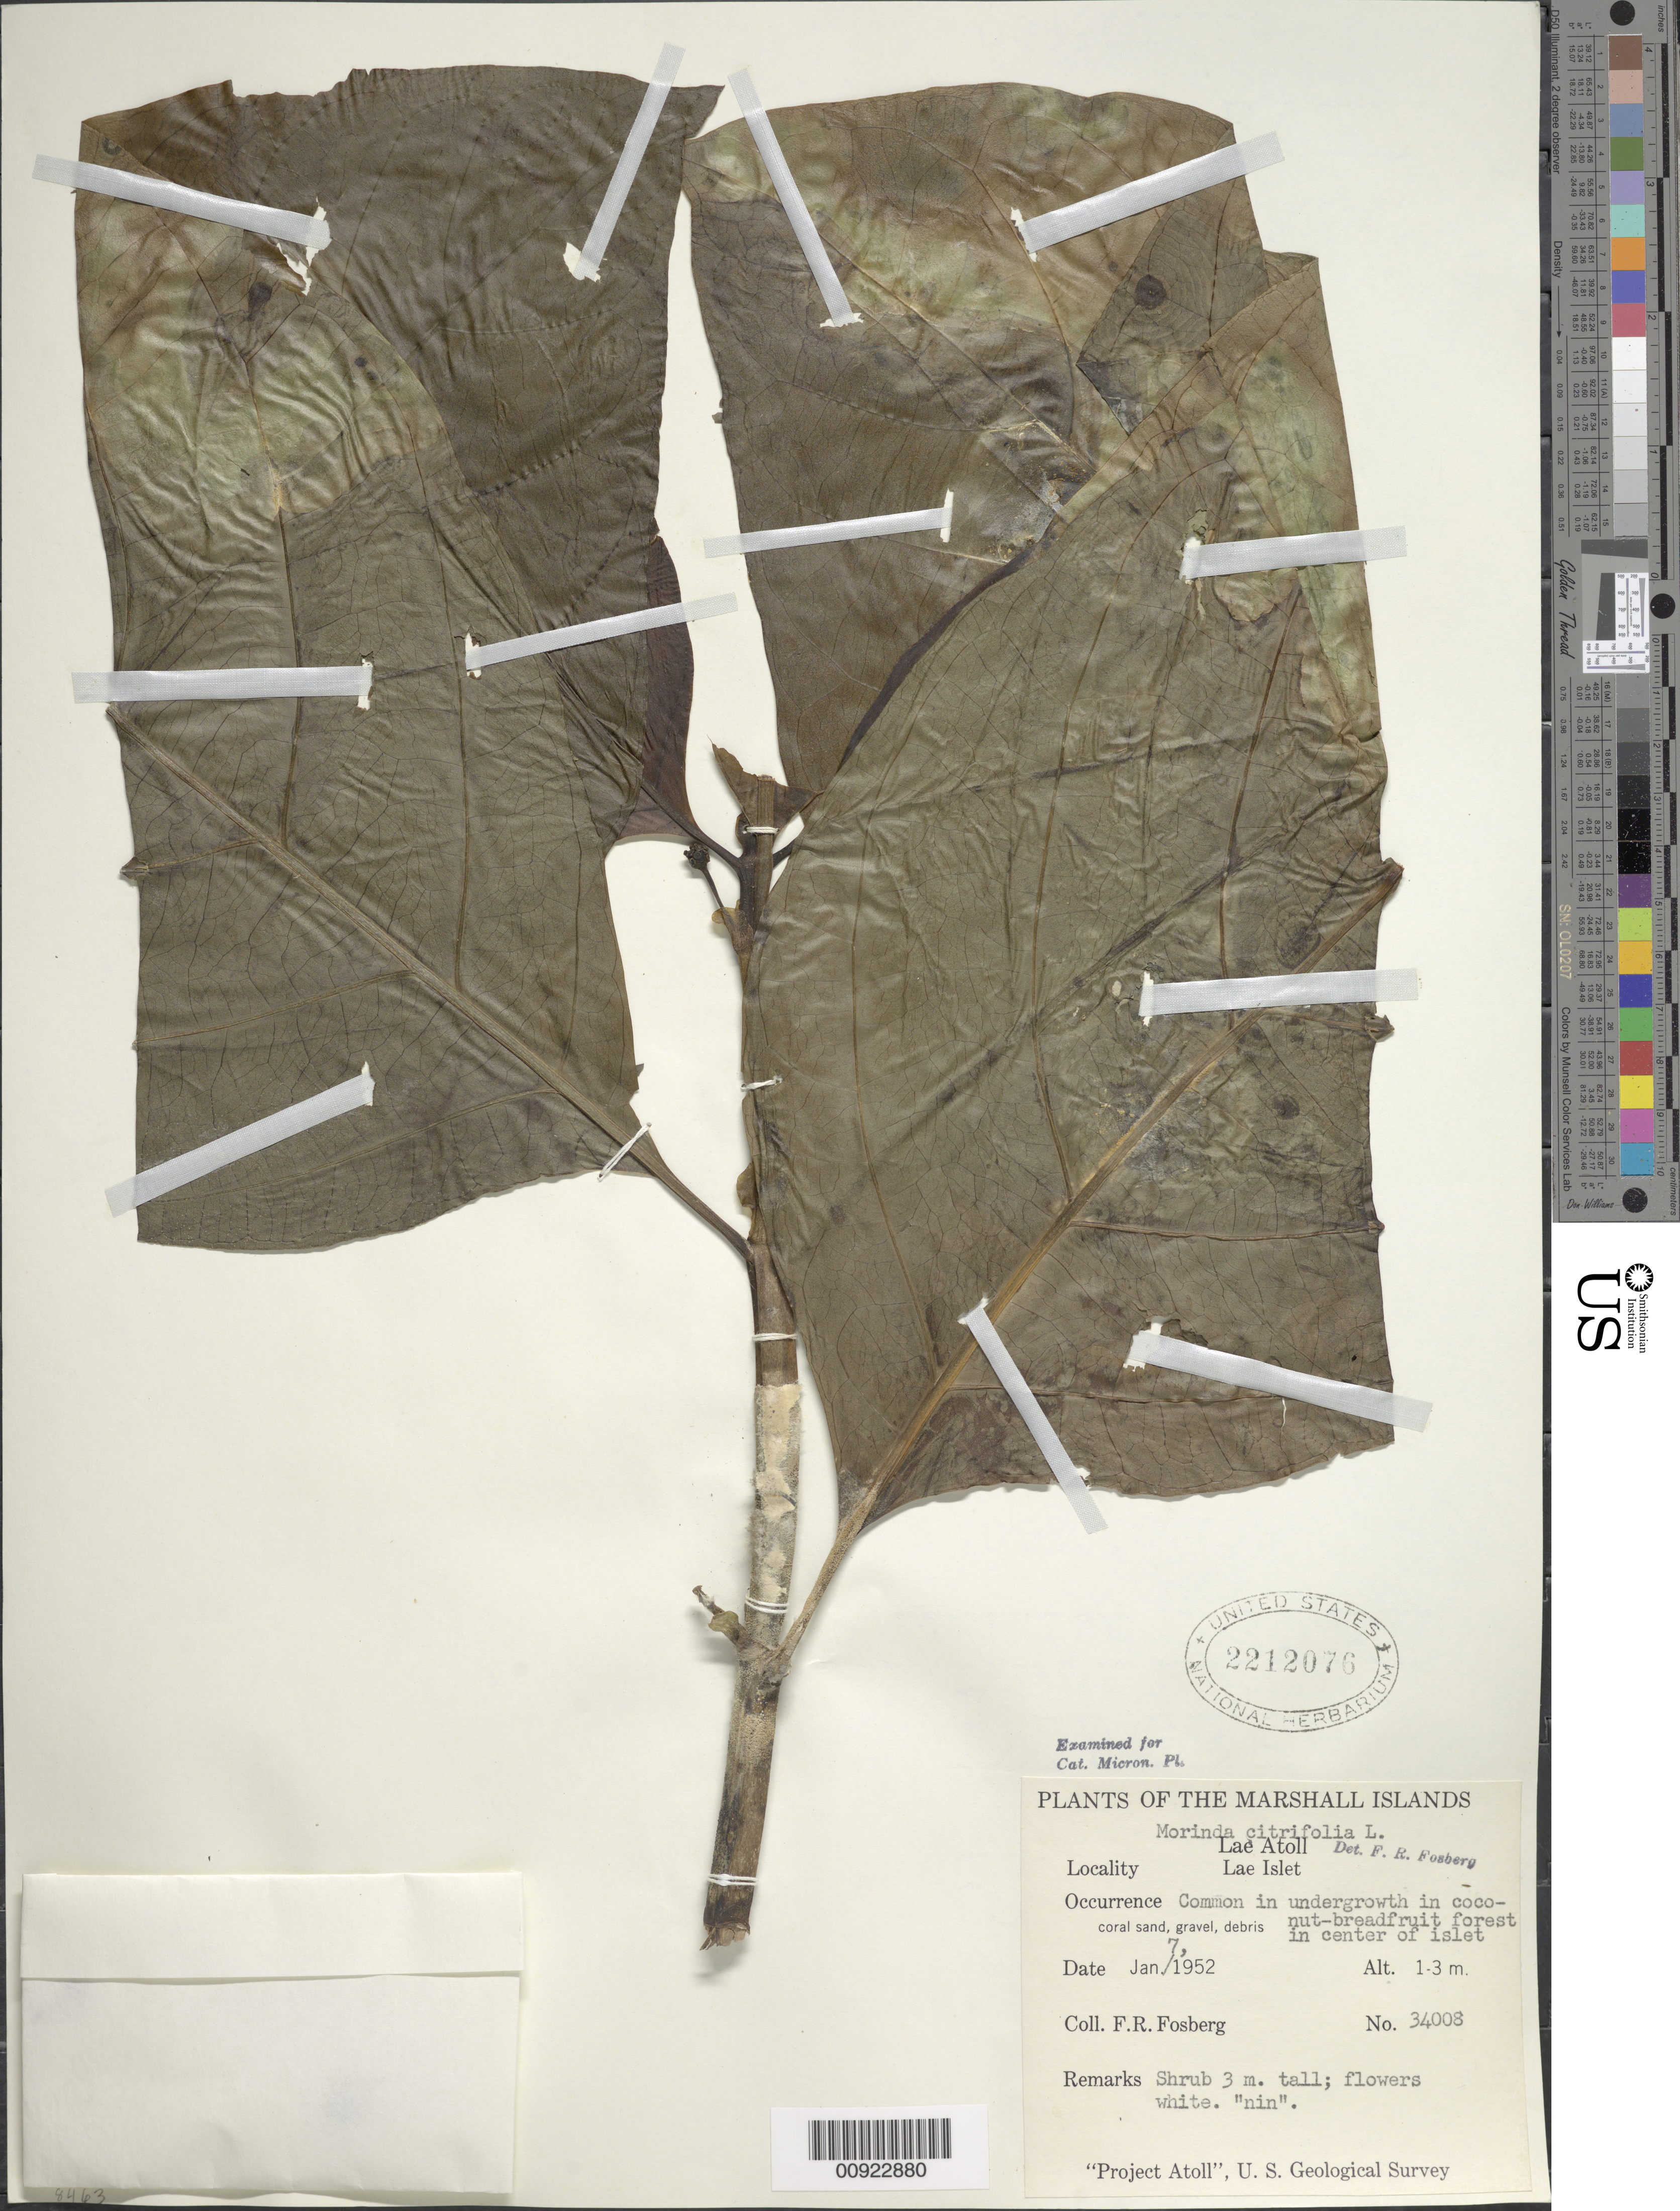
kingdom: Plantae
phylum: Tracheophyta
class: Magnoliopsida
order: Gentianales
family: Rubiaceae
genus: Morinda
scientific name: Morinda citrifolia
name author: L.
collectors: F. R. Fosberg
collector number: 34008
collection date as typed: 07 Jan 1952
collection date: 1952-01-07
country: Marshall Islands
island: Lae Atoll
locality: Lae Islet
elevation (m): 1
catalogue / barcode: US 2212076